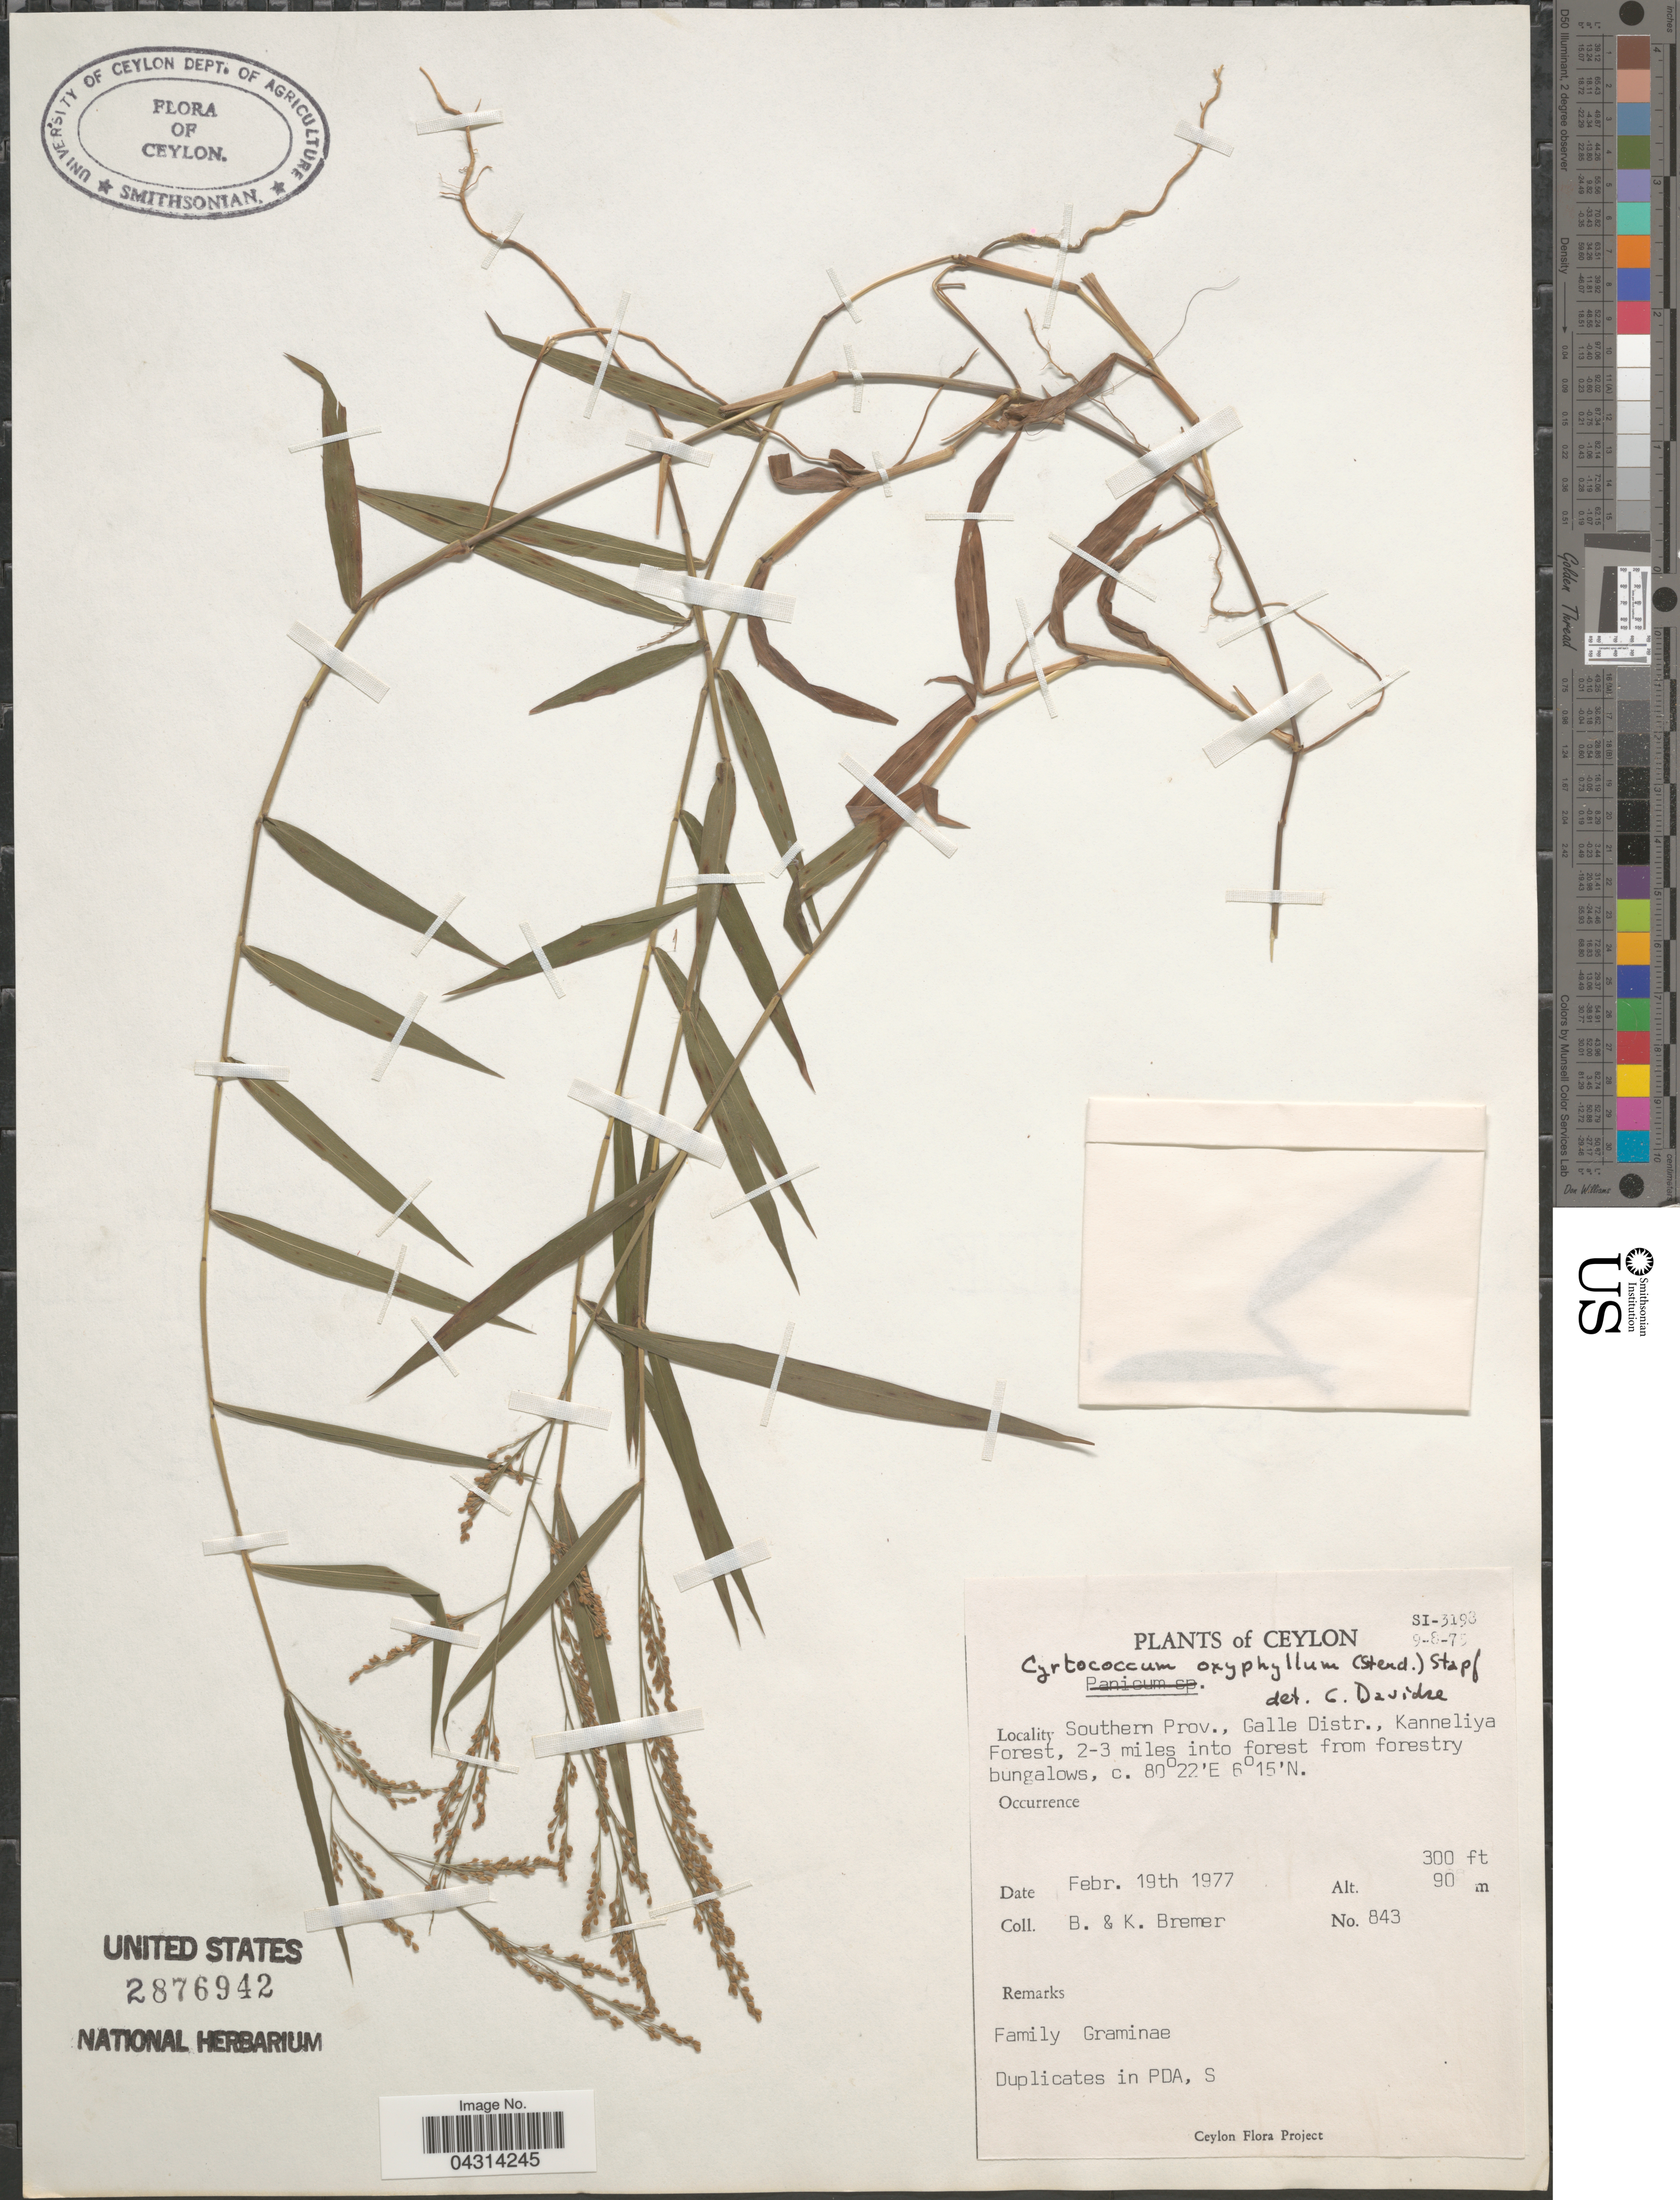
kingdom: Plantae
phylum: Tracheophyta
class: Liliopsida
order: Poales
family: Poaceae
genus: Cyrtococcum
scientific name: Cyrtococcum oxyphyllum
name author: (Steud.) Stapf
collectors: B. Bremer & K. Bremer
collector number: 843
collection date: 1977-02-19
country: Sri Lanka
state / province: Southern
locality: Ceylon. Southern Prov., Galle Distr., Kanneliya Forest, 2-3 miles into forest from forestry bungalows.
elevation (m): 91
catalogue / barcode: US 2876942